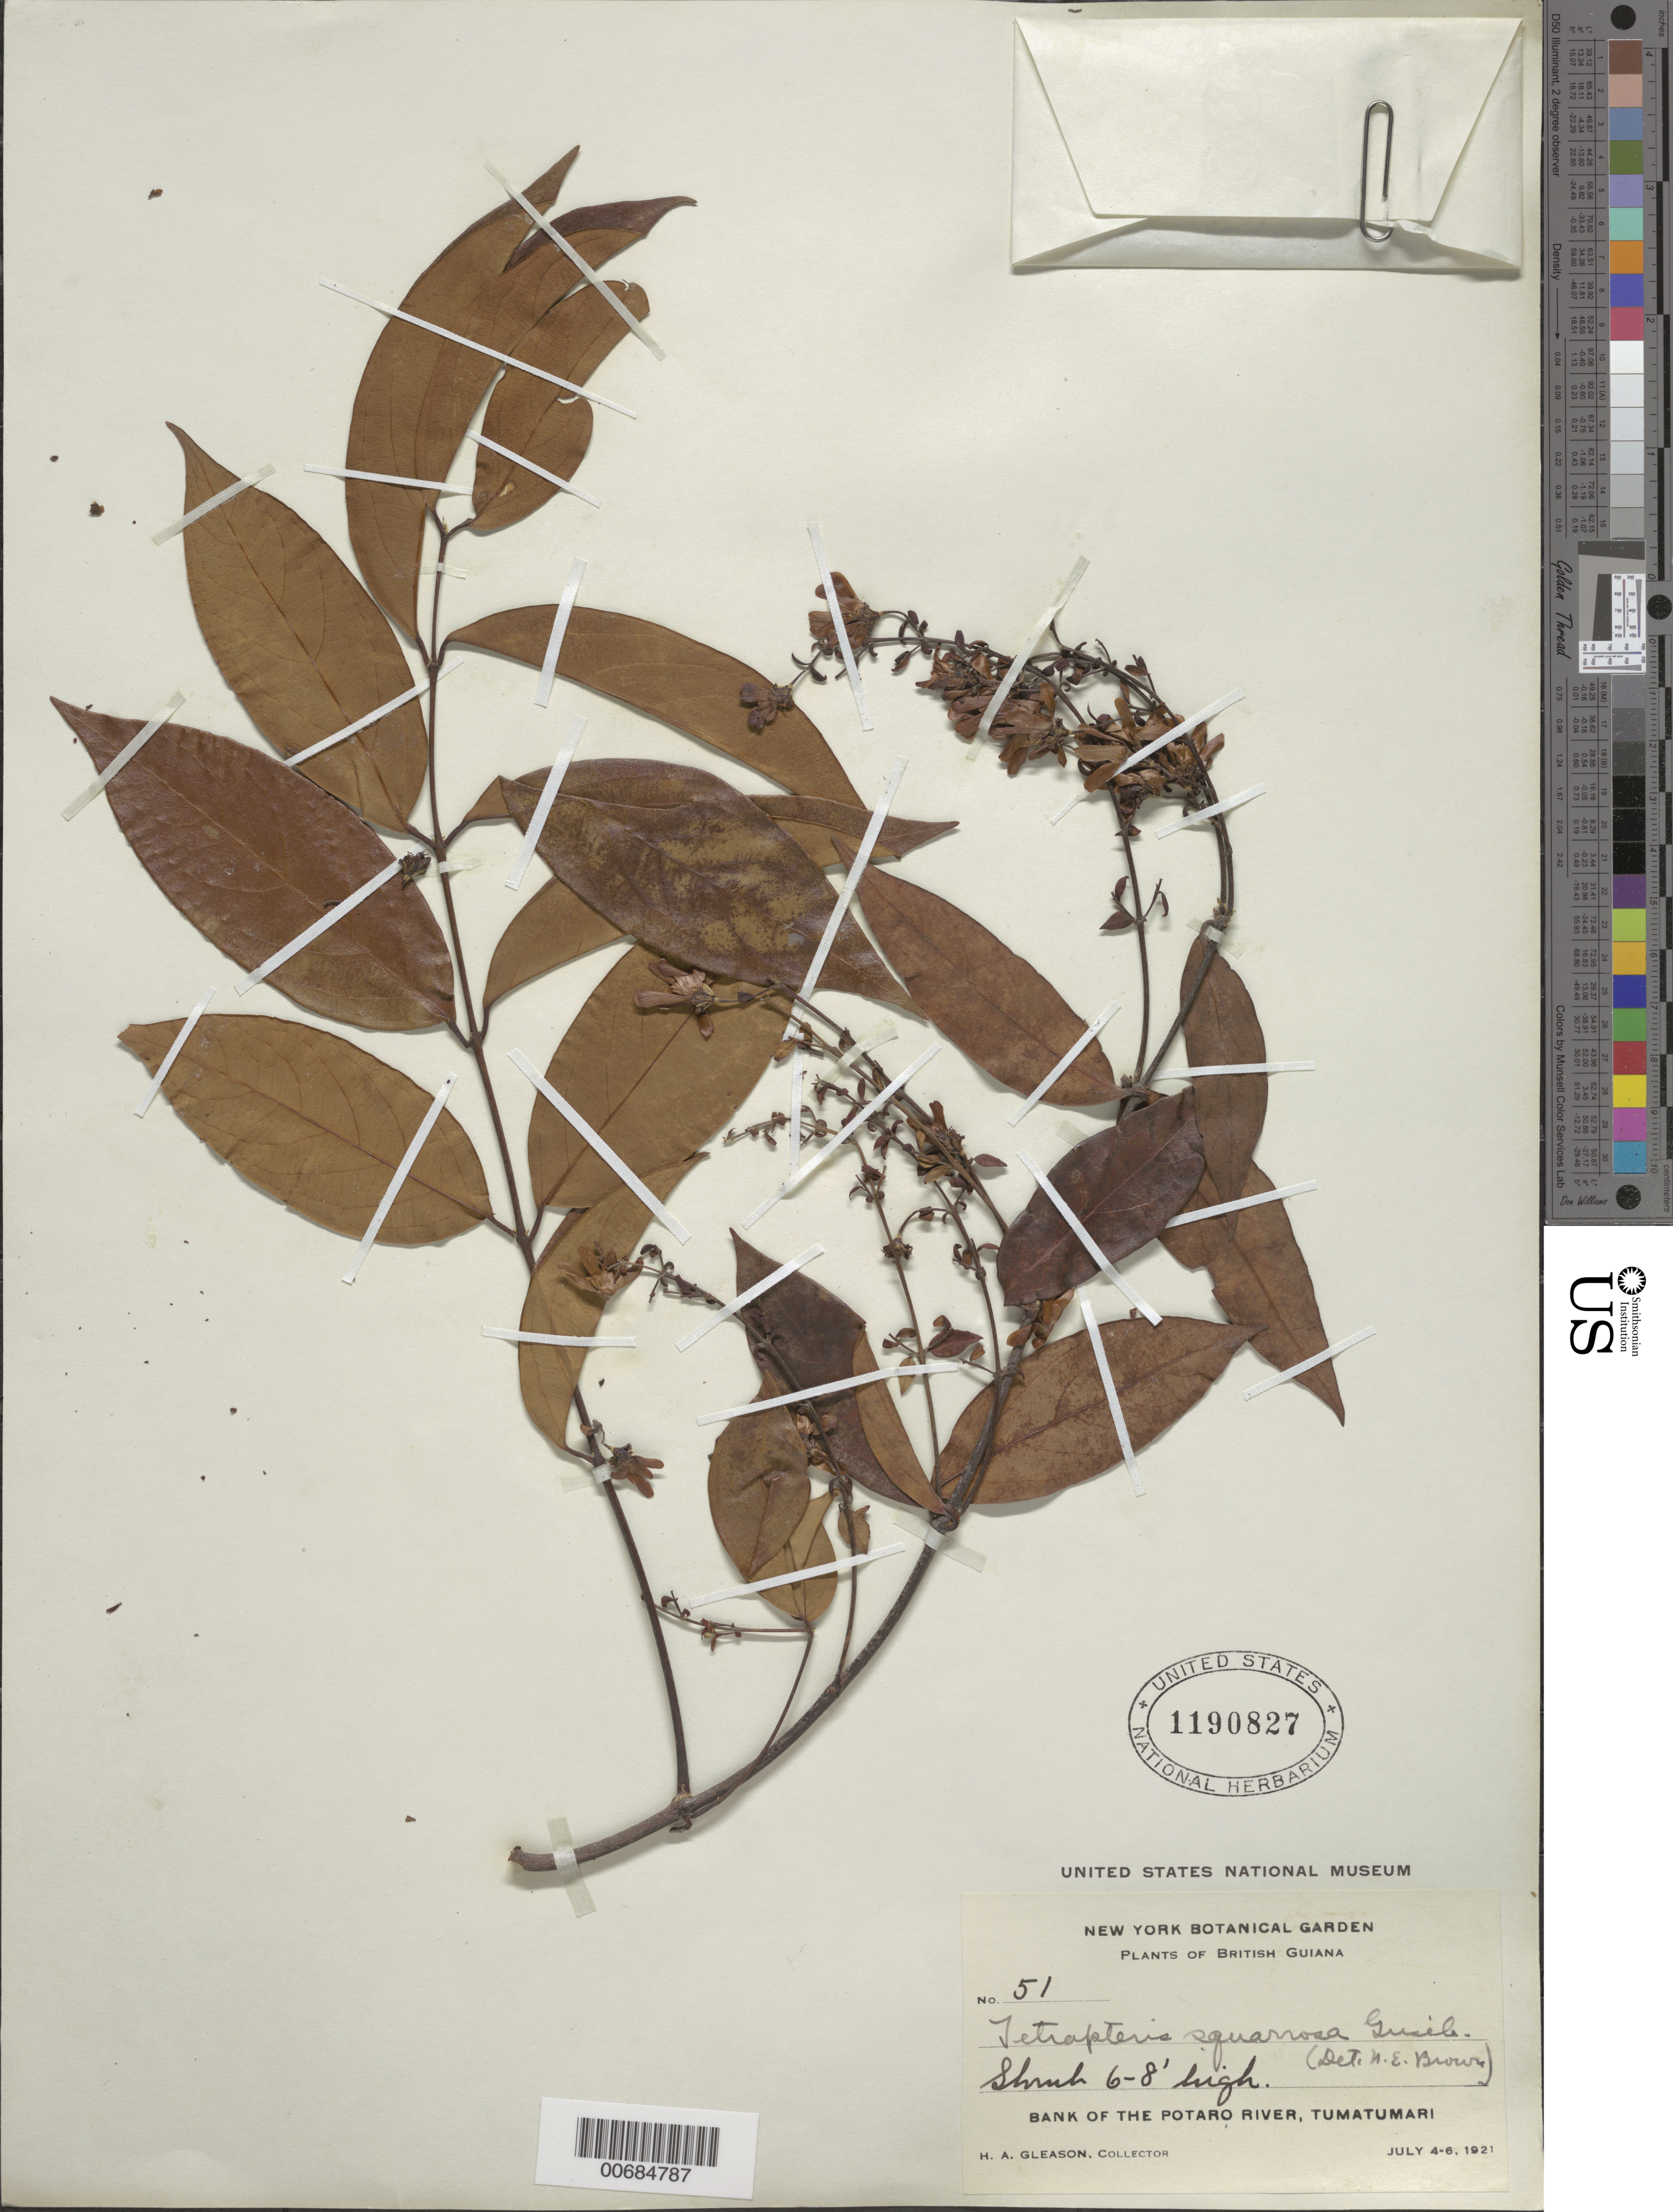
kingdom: Plantae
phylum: Tracheophyta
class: Magnoliopsida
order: Malpighiales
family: Malpighiaceae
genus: Glicophyllum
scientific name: Glicophyllum stylopterum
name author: (A. Juss.) R.F. Almeida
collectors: H. A. Gleason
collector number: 51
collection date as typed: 4-Jul-21 to 6-Jul-21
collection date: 1921-07-04/1921-07-06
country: Guyana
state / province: Potaro-Siparuni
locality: Tumatumari Village, Potaro R.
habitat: Riverbank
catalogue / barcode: US 1190827